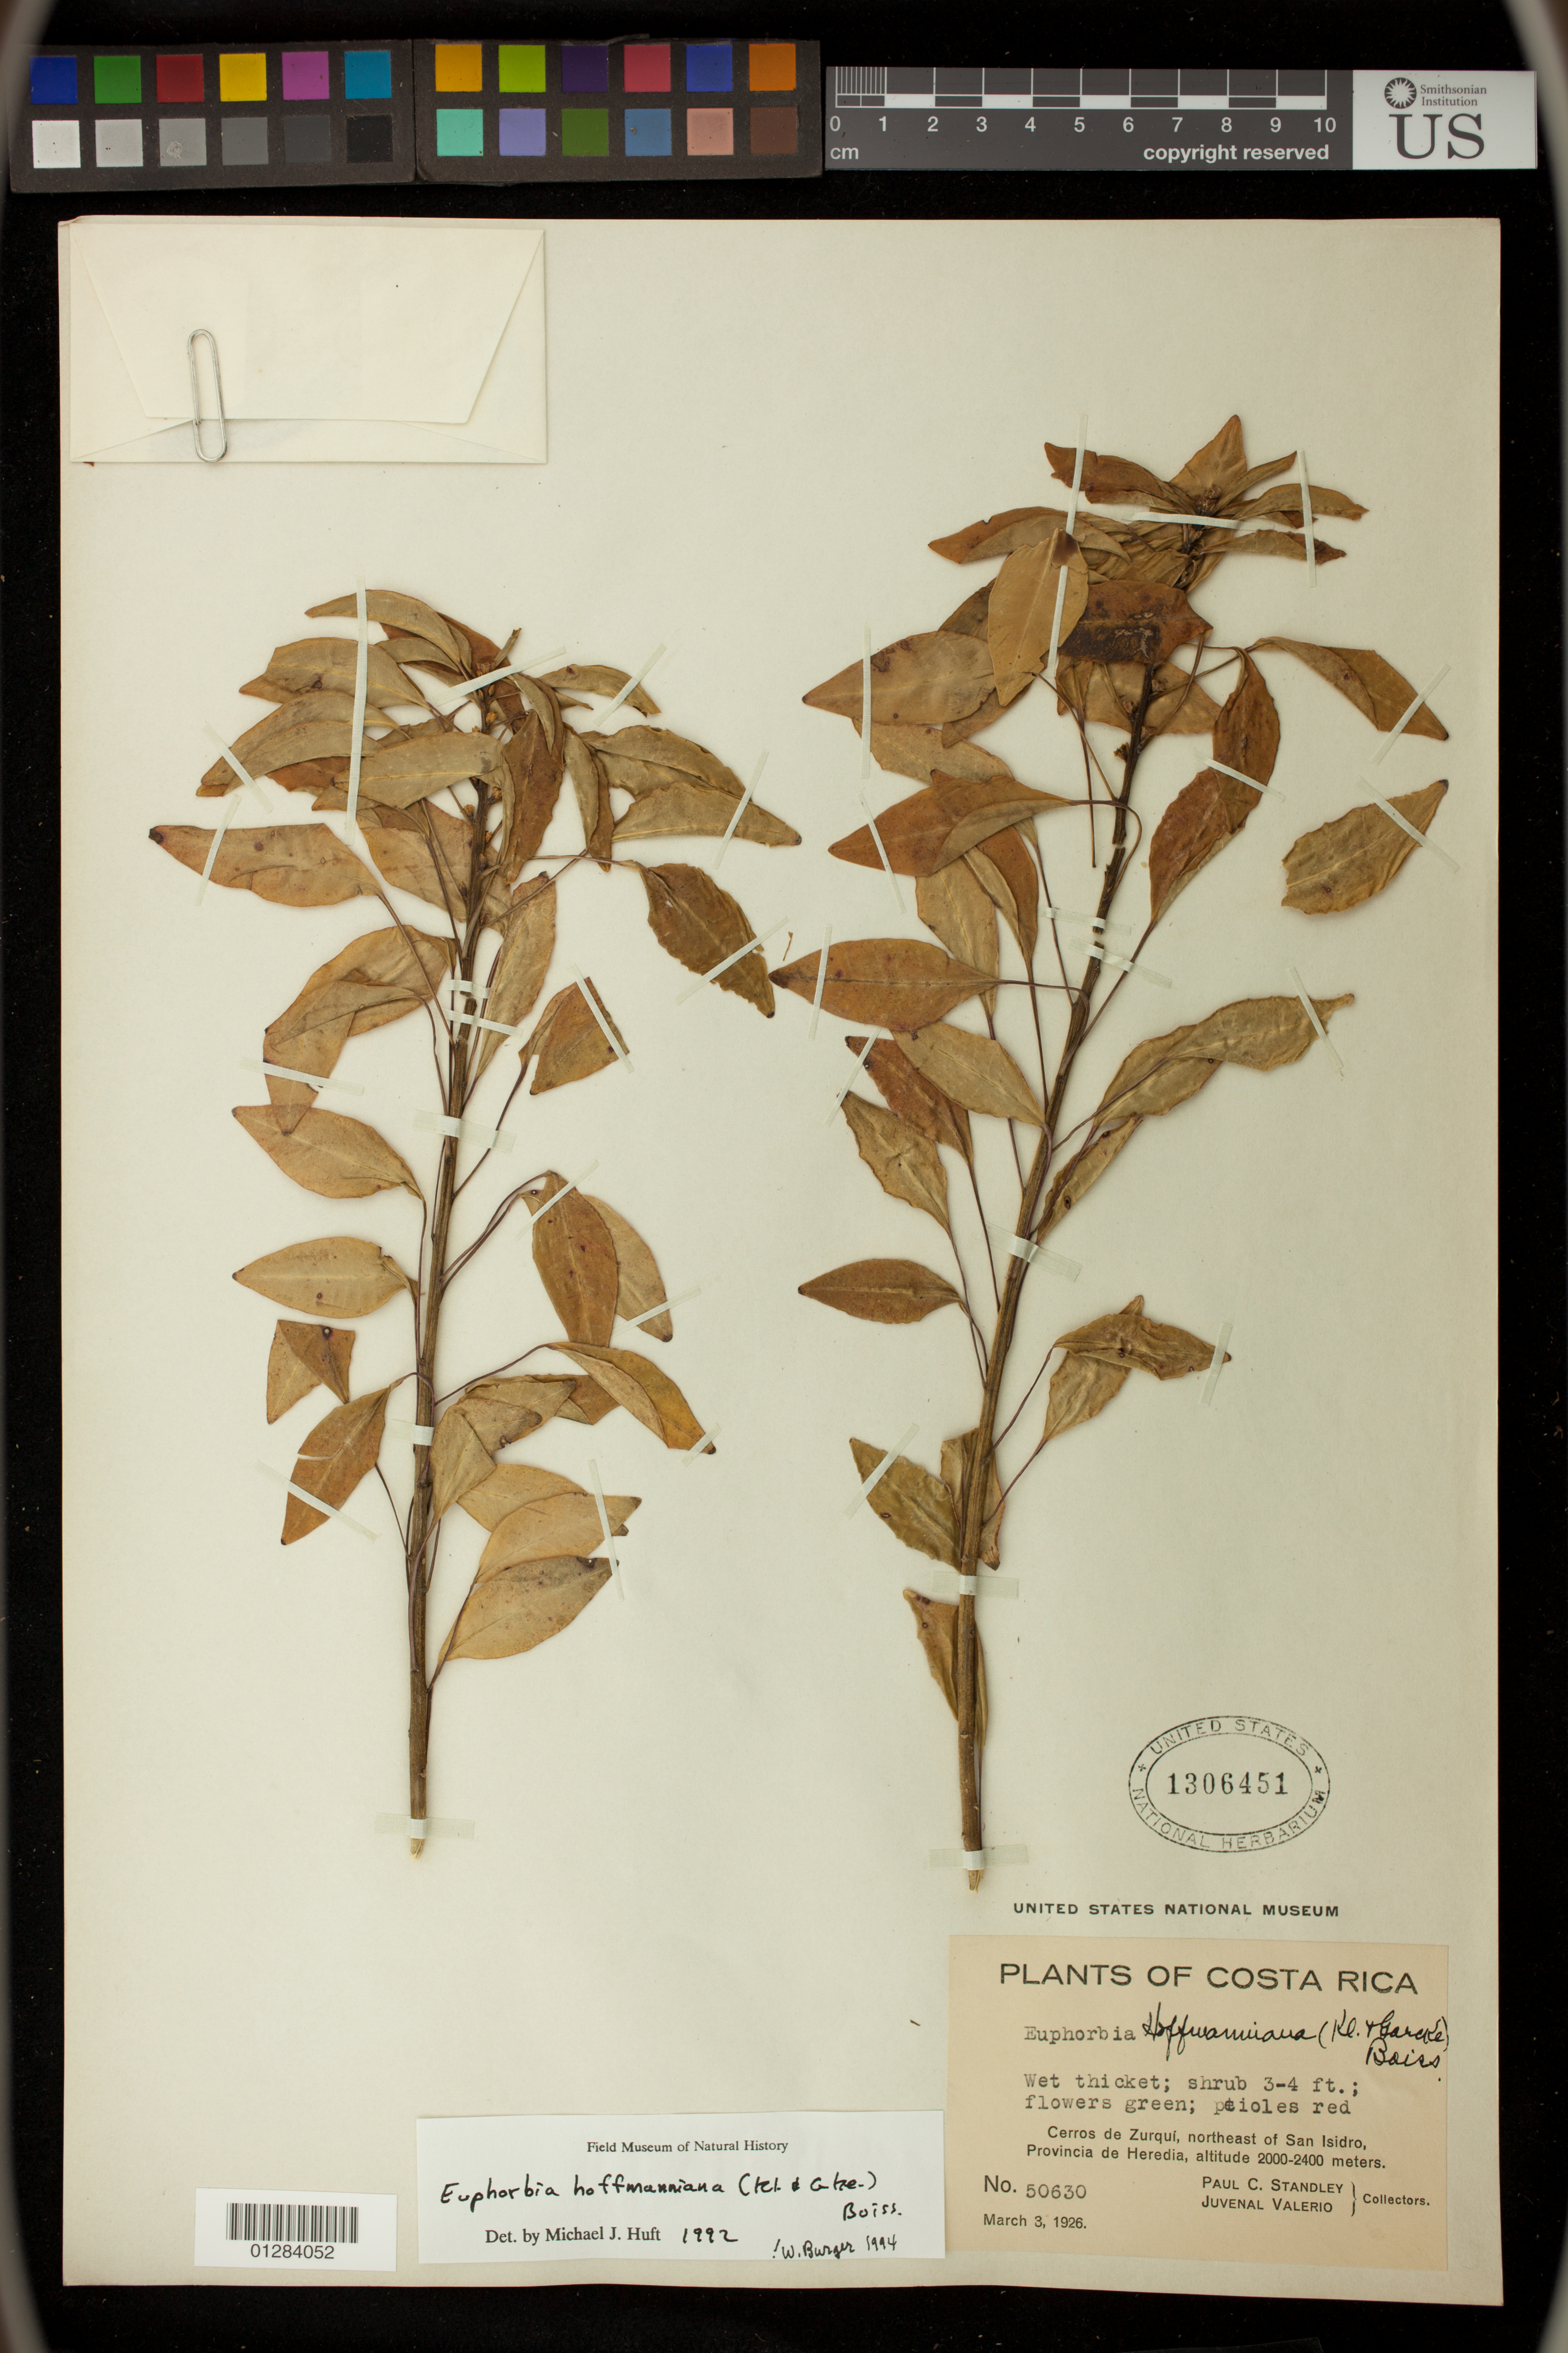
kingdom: Plantae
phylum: Tracheophyta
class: Magnoliopsida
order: Malpighiales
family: Euphorbiaceae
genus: Euphorbia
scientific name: Euphorbia hoffmanniana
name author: (Klotzsch & Garcke) Boiss.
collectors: P. C. Standley & J. Valerio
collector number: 50630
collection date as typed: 3 Mar 1926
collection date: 1926-03-03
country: Costa Rica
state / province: Heredia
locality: Cerros de Zurquí, northeast of San Isidro.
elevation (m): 2000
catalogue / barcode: US 1306451